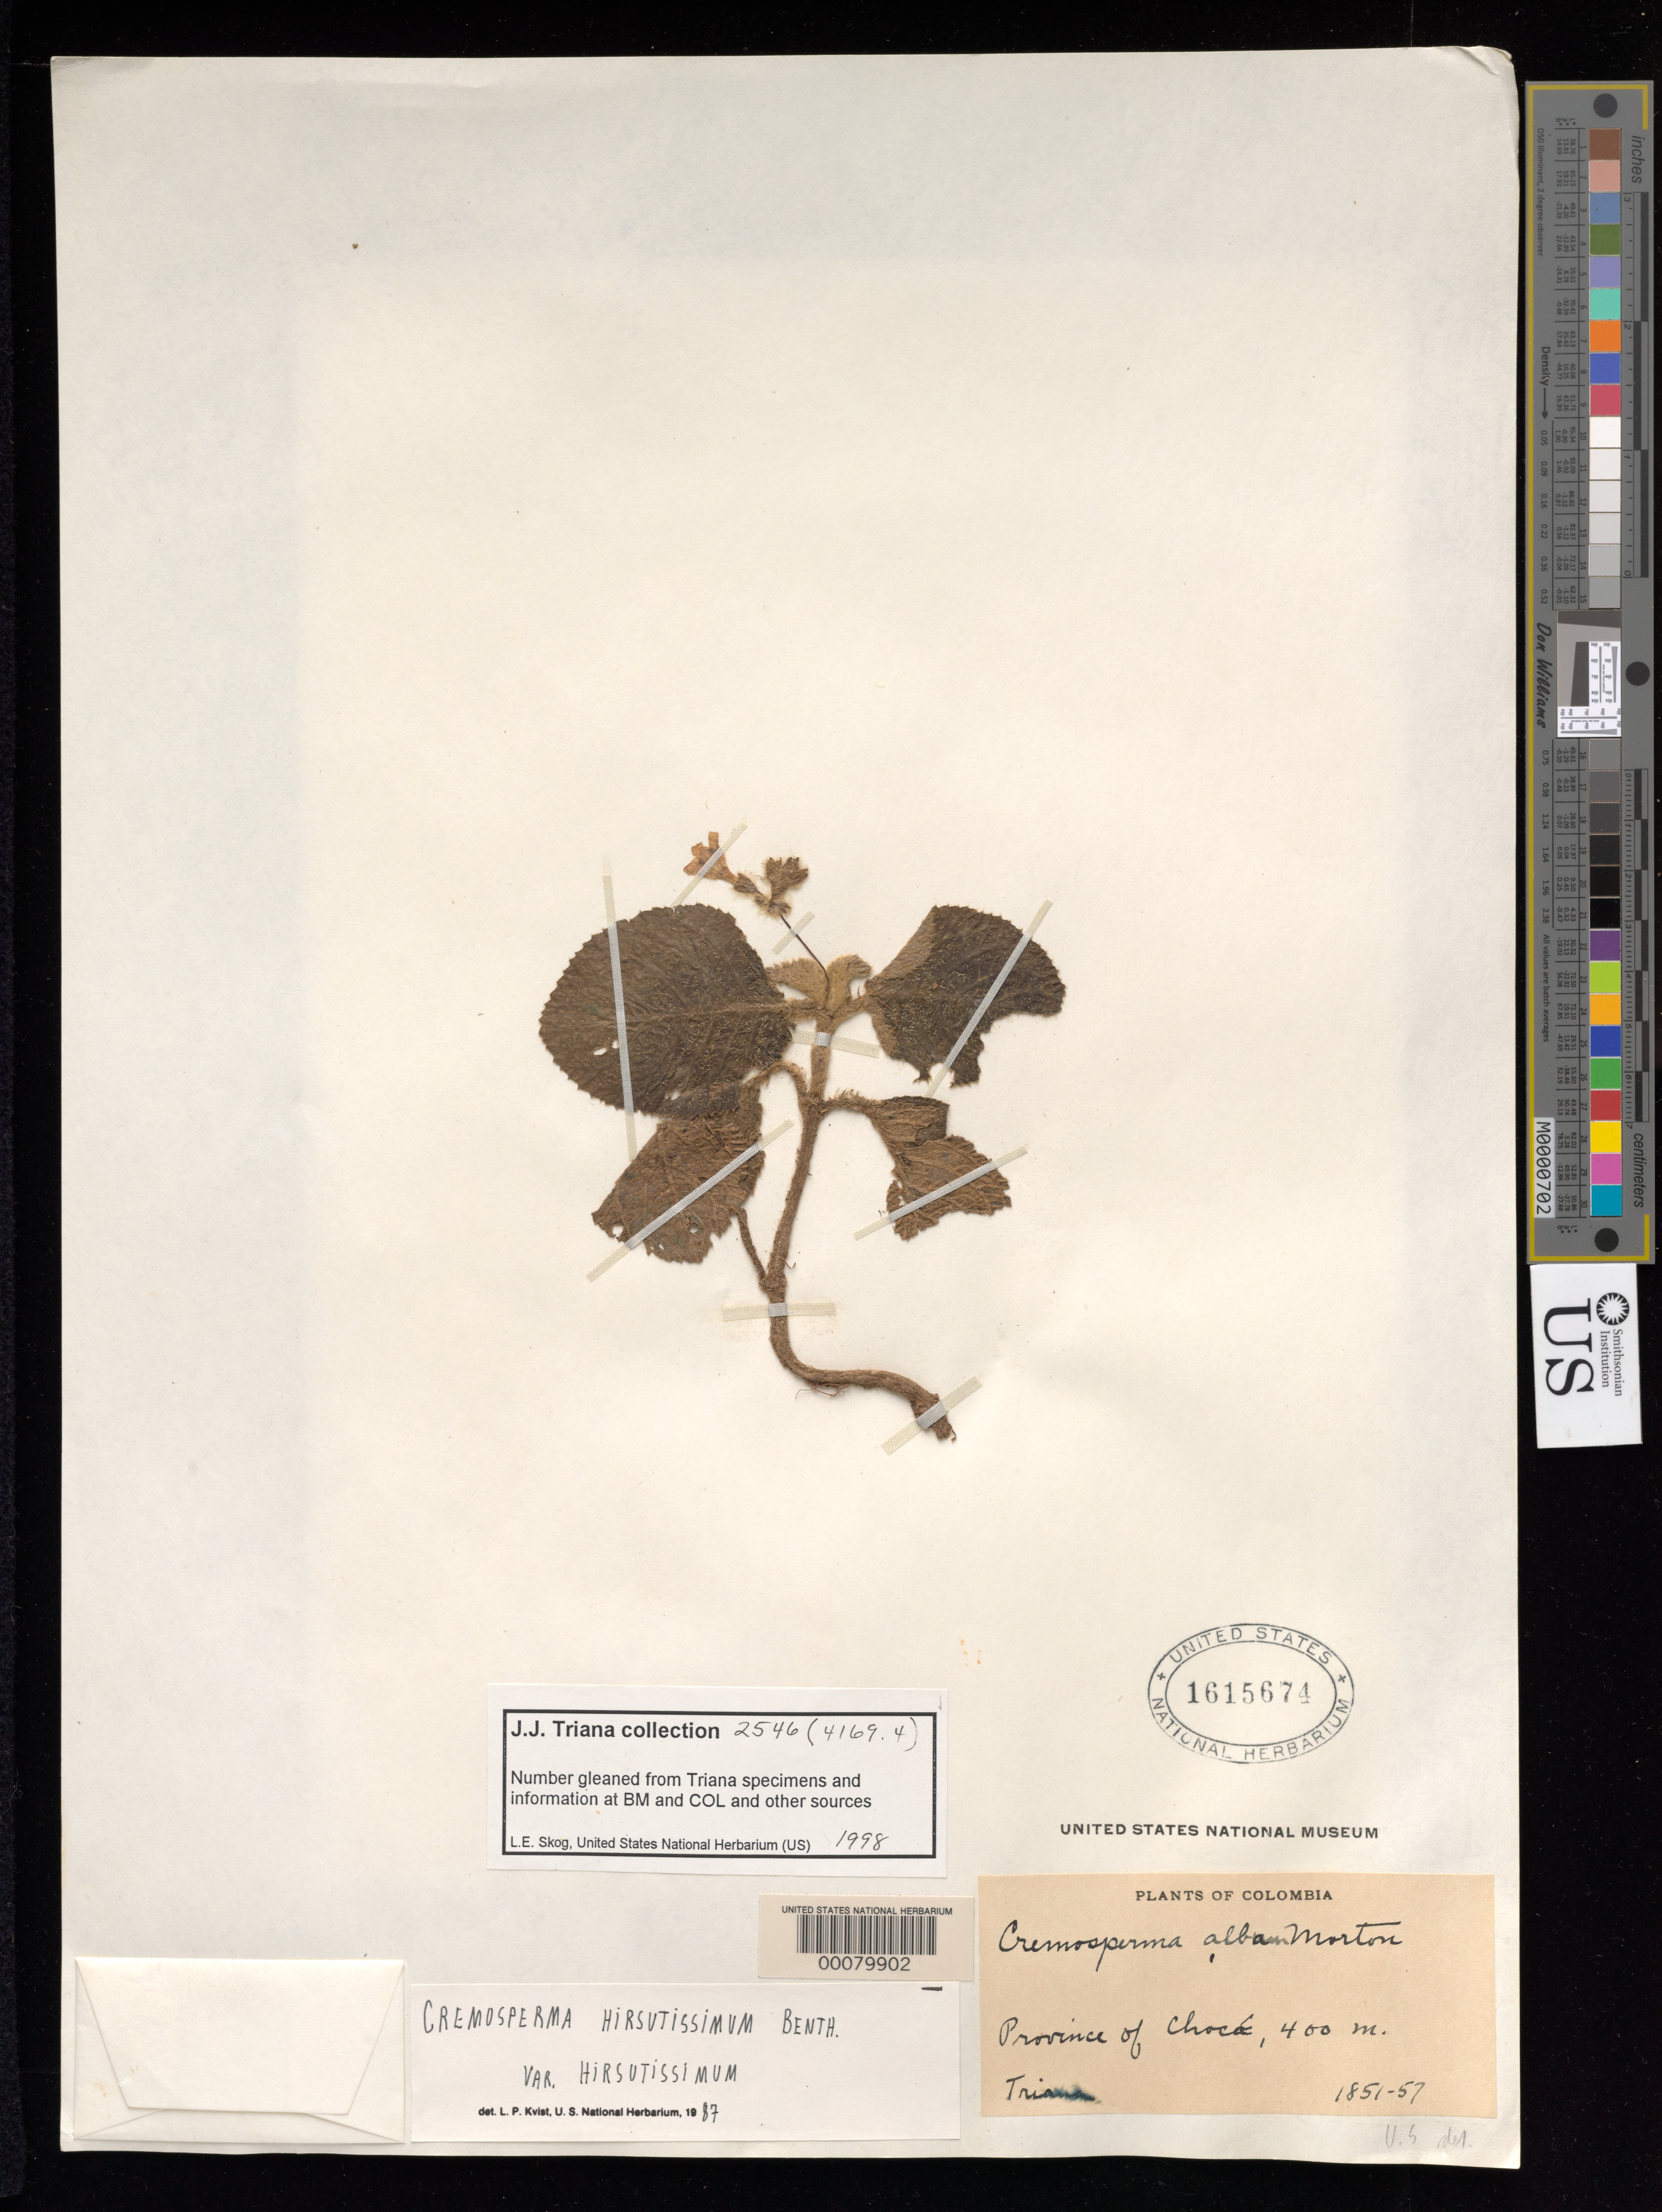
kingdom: Plantae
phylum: Tracheophyta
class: Magnoliopsida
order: Lamiales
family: Gesneriaceae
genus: Cremosperma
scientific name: Cremosperma hirsutissimum var. hirsutissimum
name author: Benth.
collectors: J. J. Triana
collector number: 2546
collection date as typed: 1851-57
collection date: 1851/1857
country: Colombia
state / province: Chocó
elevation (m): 400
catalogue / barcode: US 1615674